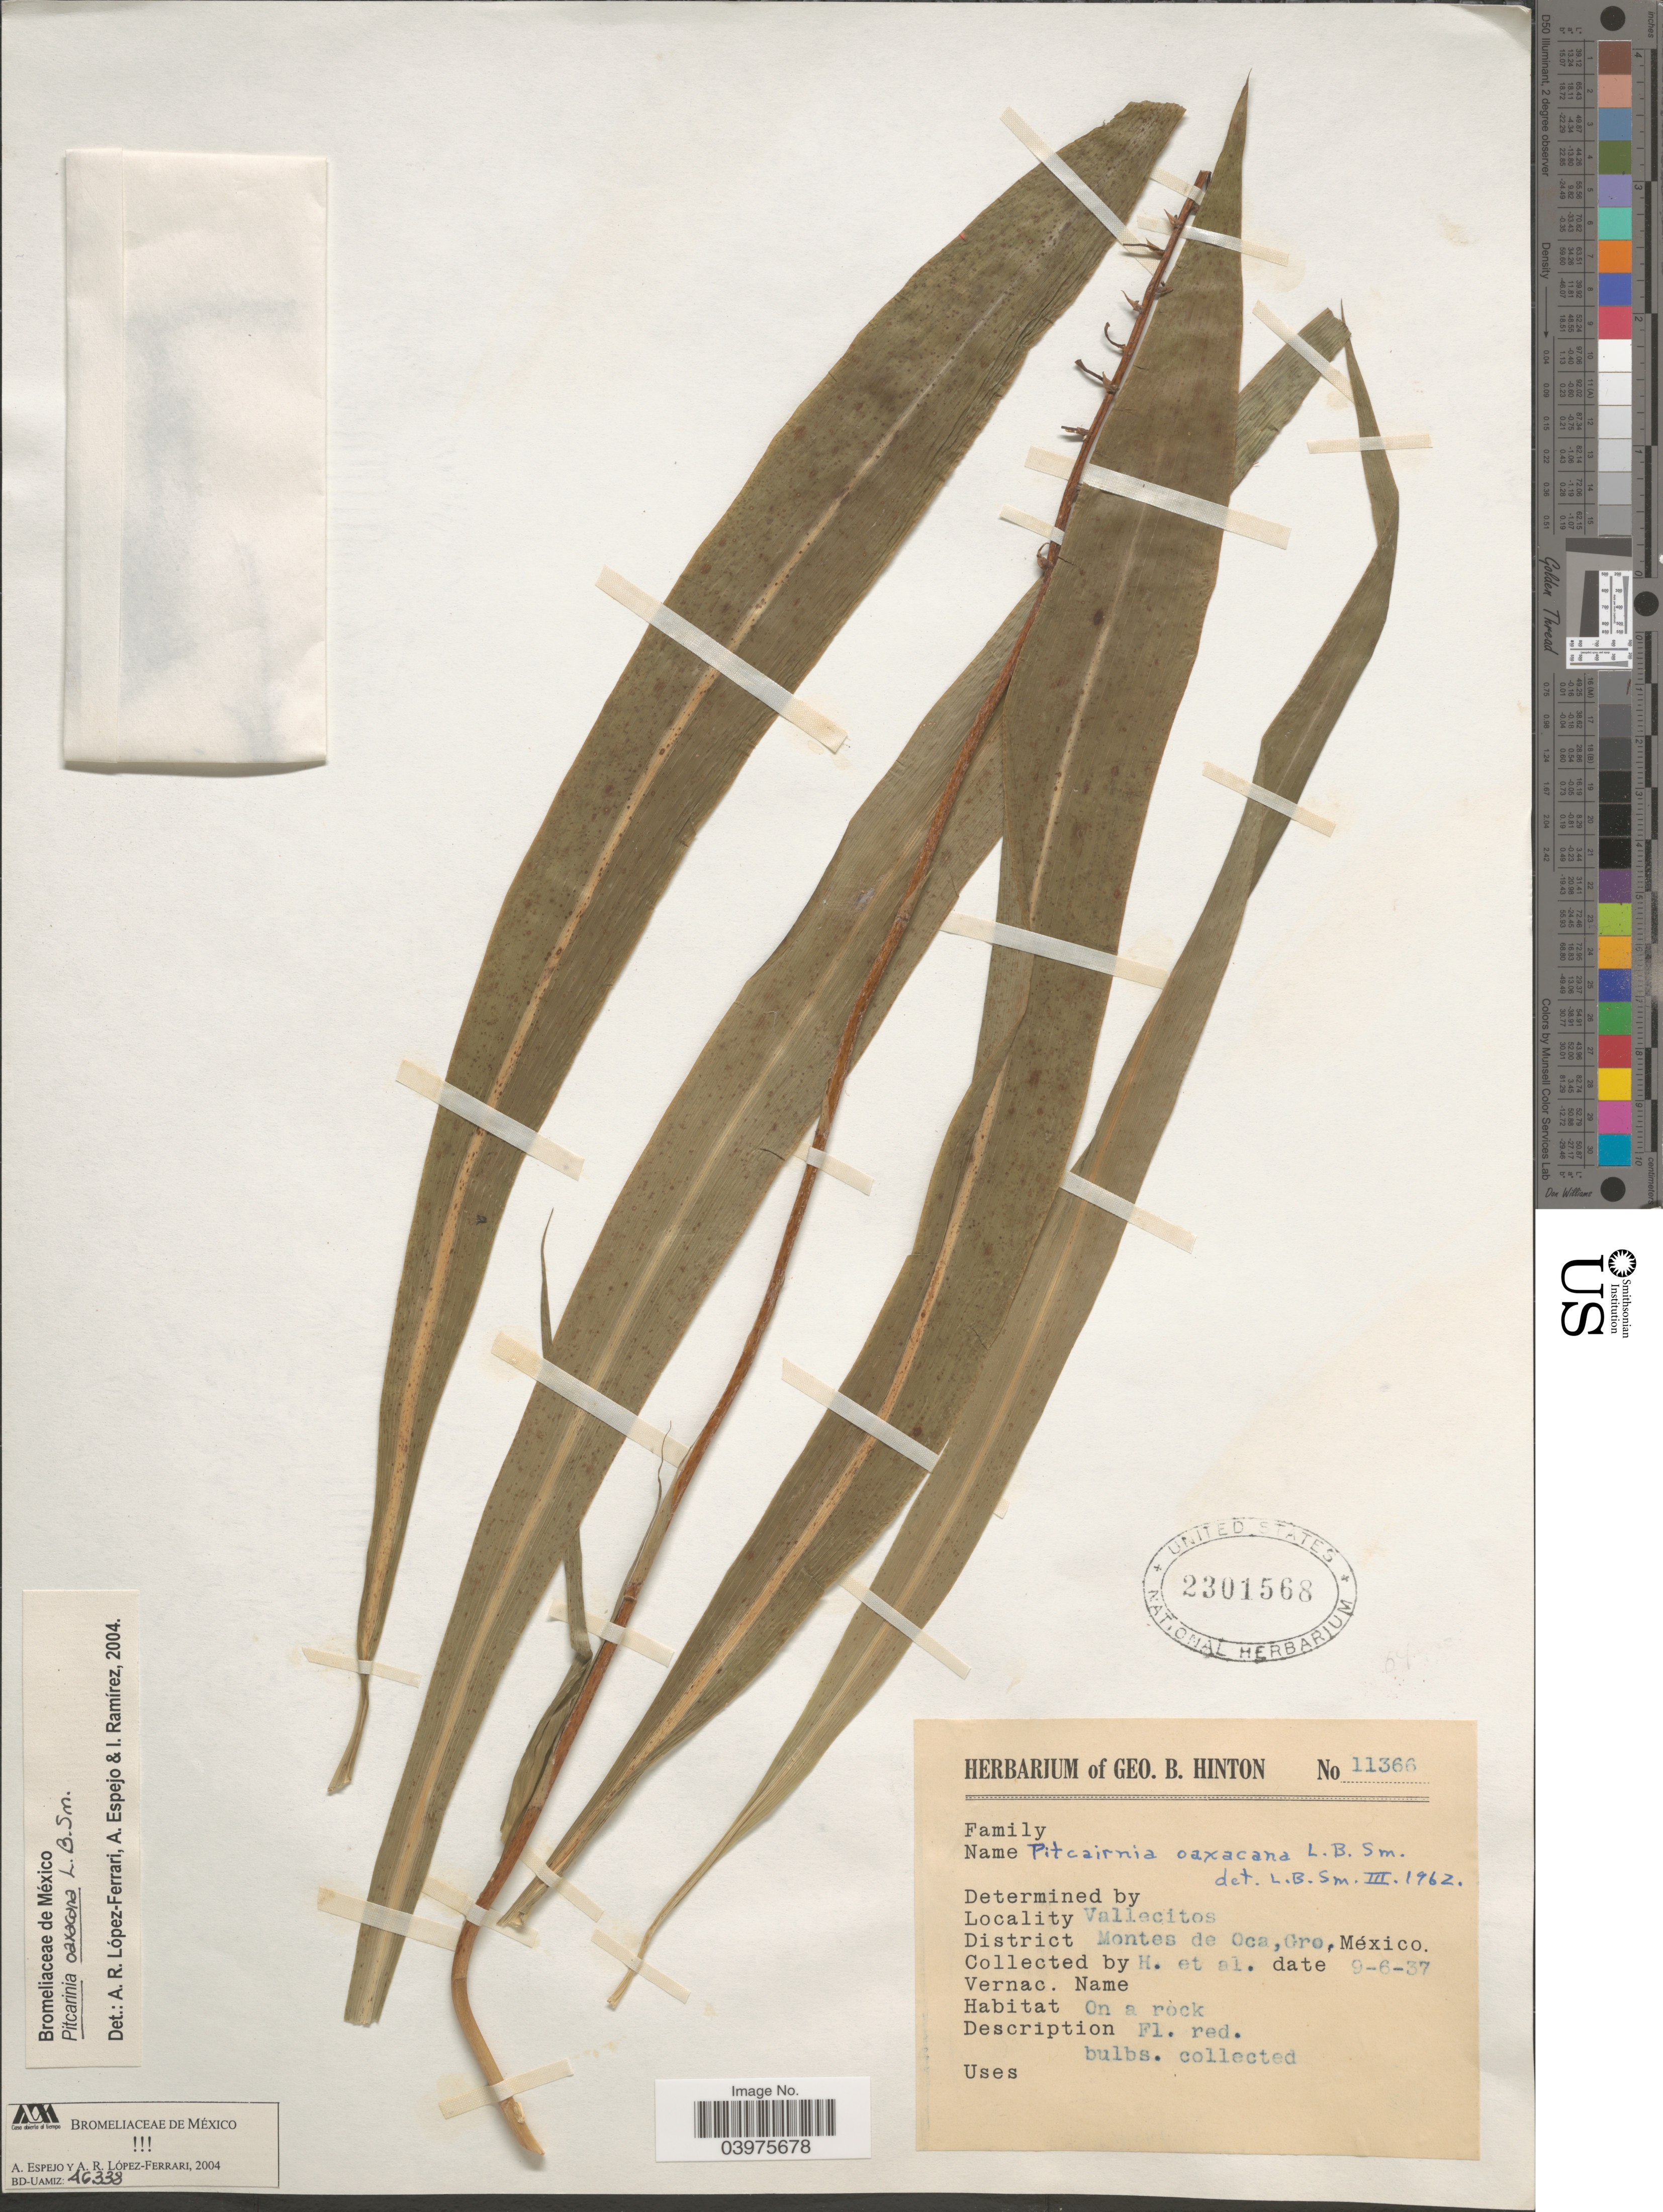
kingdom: Plantae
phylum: Tracheophyta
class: Liliopsida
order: Poales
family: Bromeliaceae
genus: Pitcairnia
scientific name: Pitcairnia oaxacana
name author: L.B. Sm.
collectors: G. B. Hinton & et al.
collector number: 11366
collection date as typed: Transcribed d/m/y: 9/6/37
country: Mexico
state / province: Guerrero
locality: Vallecitos. District Montes de Oca.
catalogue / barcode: US 2301568